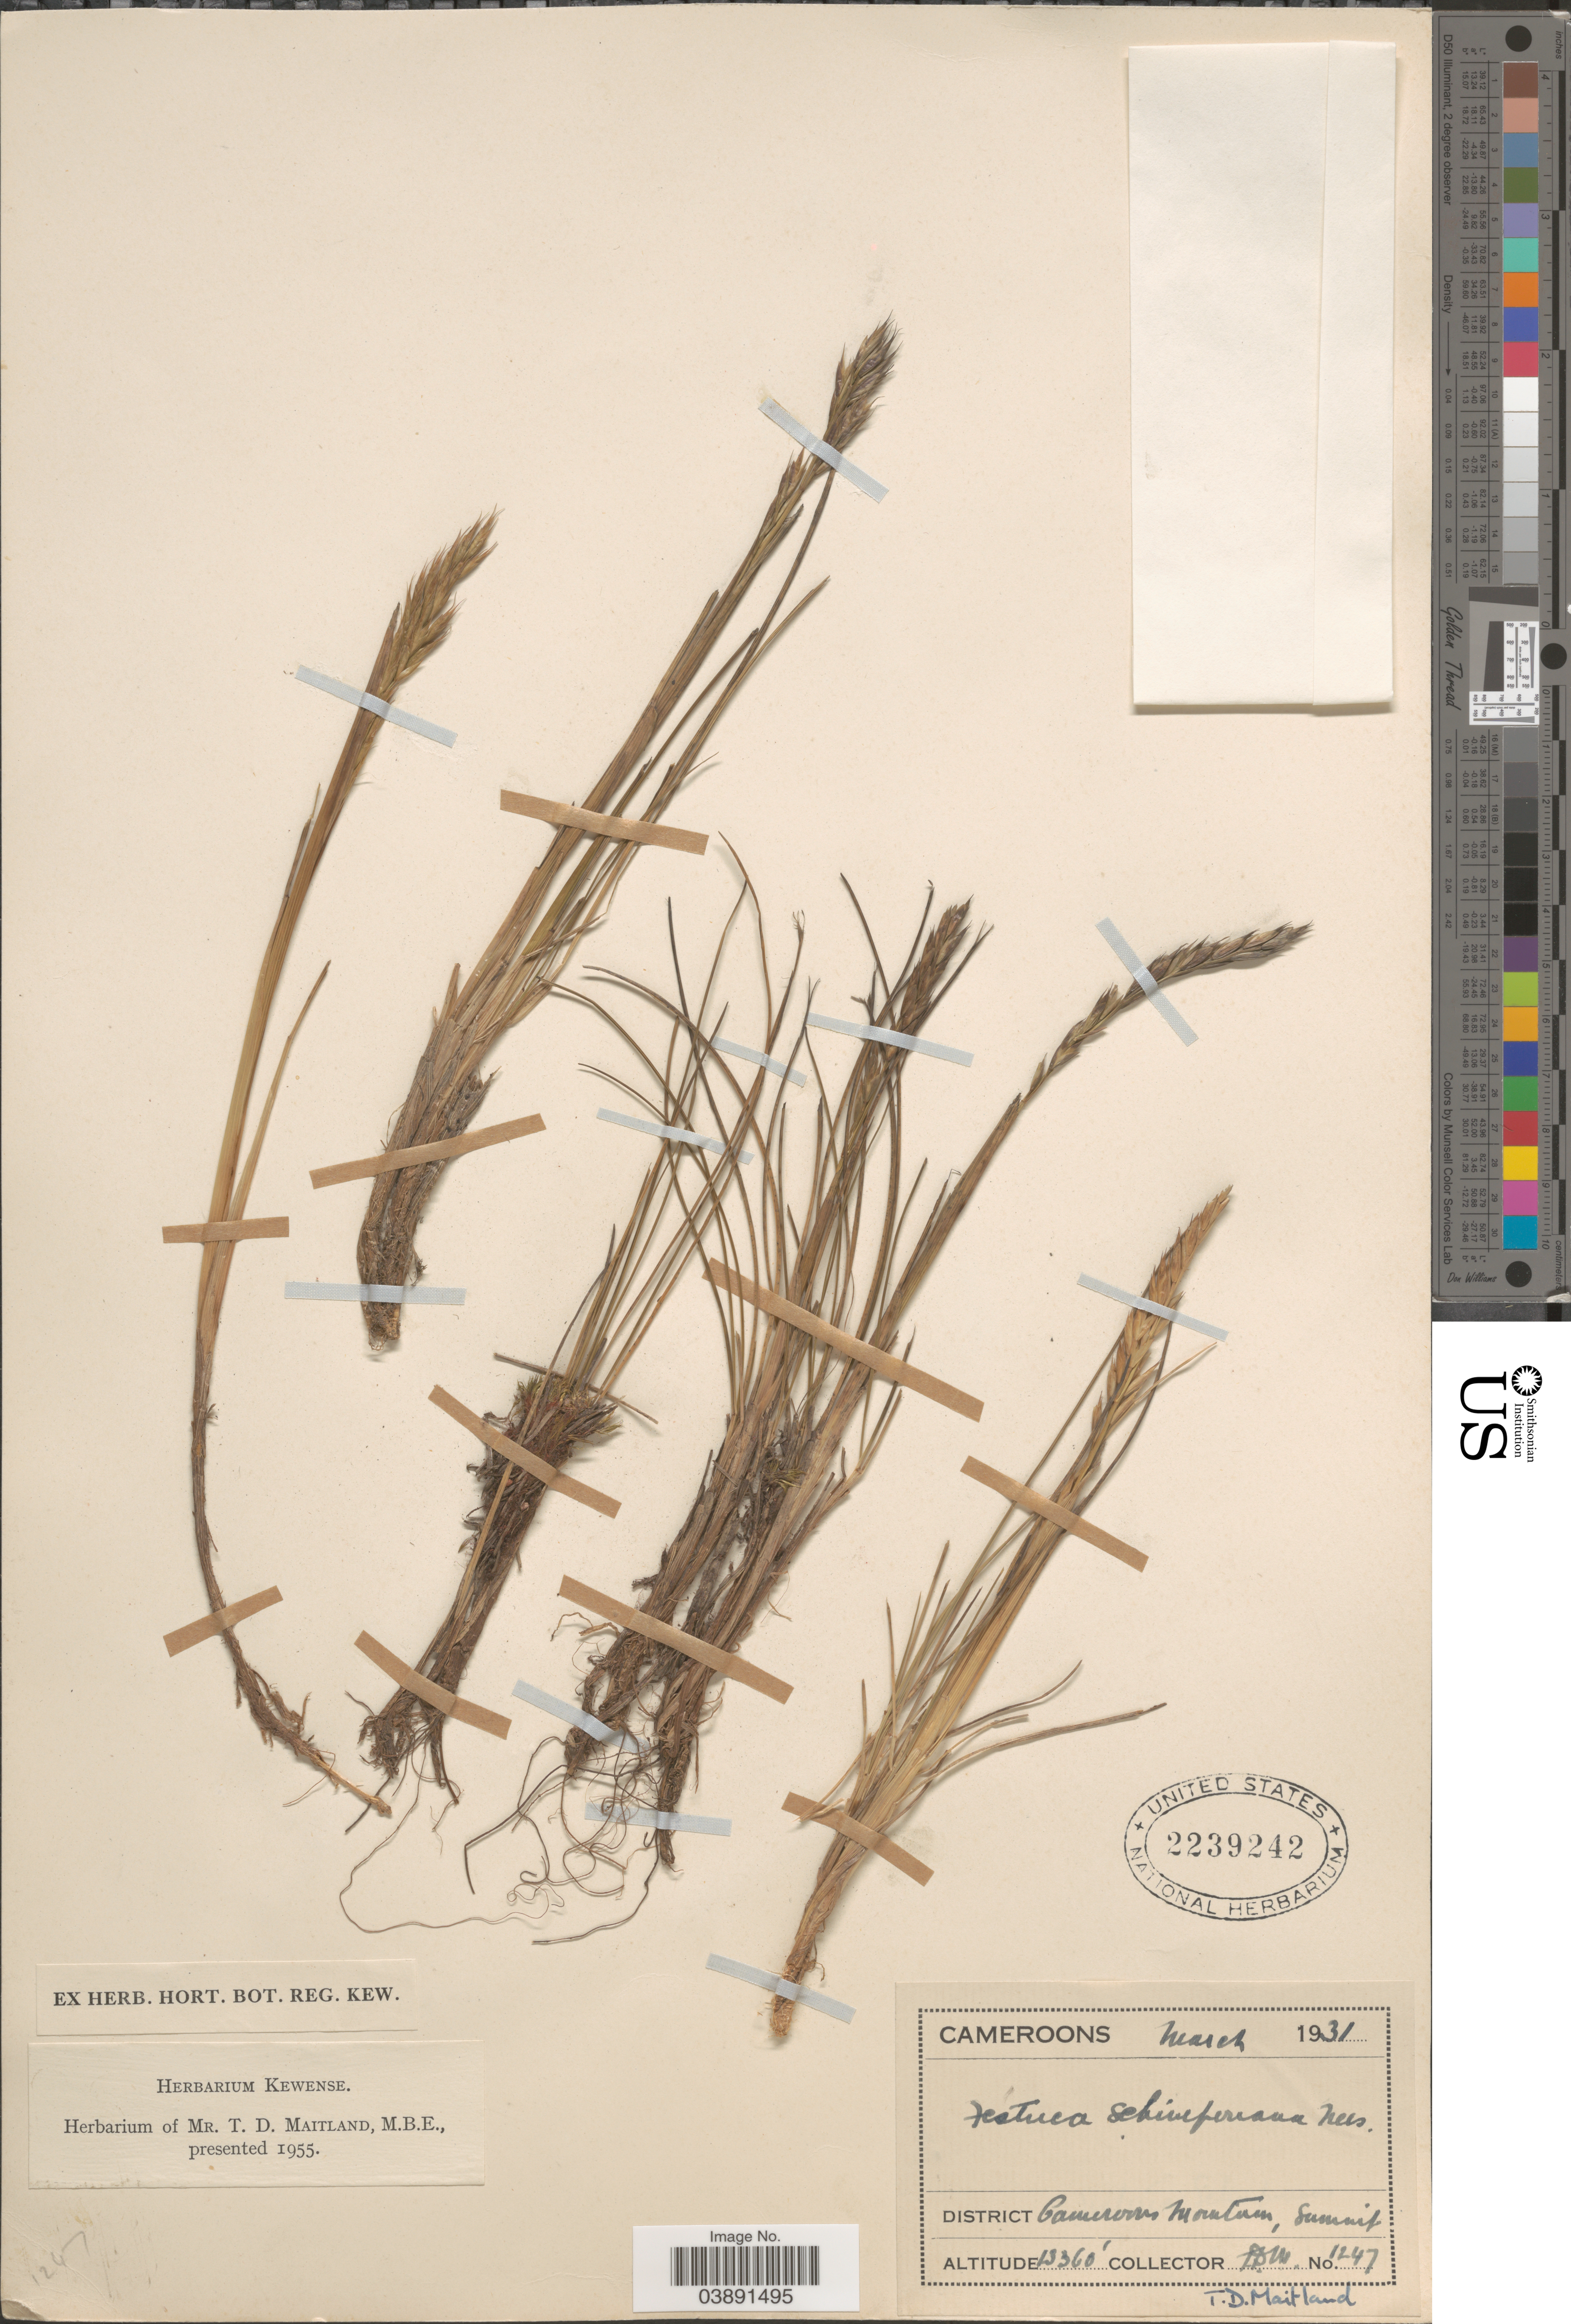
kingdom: Plantae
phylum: Tracheophyta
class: Liliopsida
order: Poales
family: Poaceae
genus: Festuca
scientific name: Festuca abyssinica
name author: Hochst. ex A. Rich.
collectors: T. Maitland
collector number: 1247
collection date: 1931-03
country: Cameroon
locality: Cameroons. District Cameroons Mountain, Summit.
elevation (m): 4072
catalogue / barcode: US 2239242